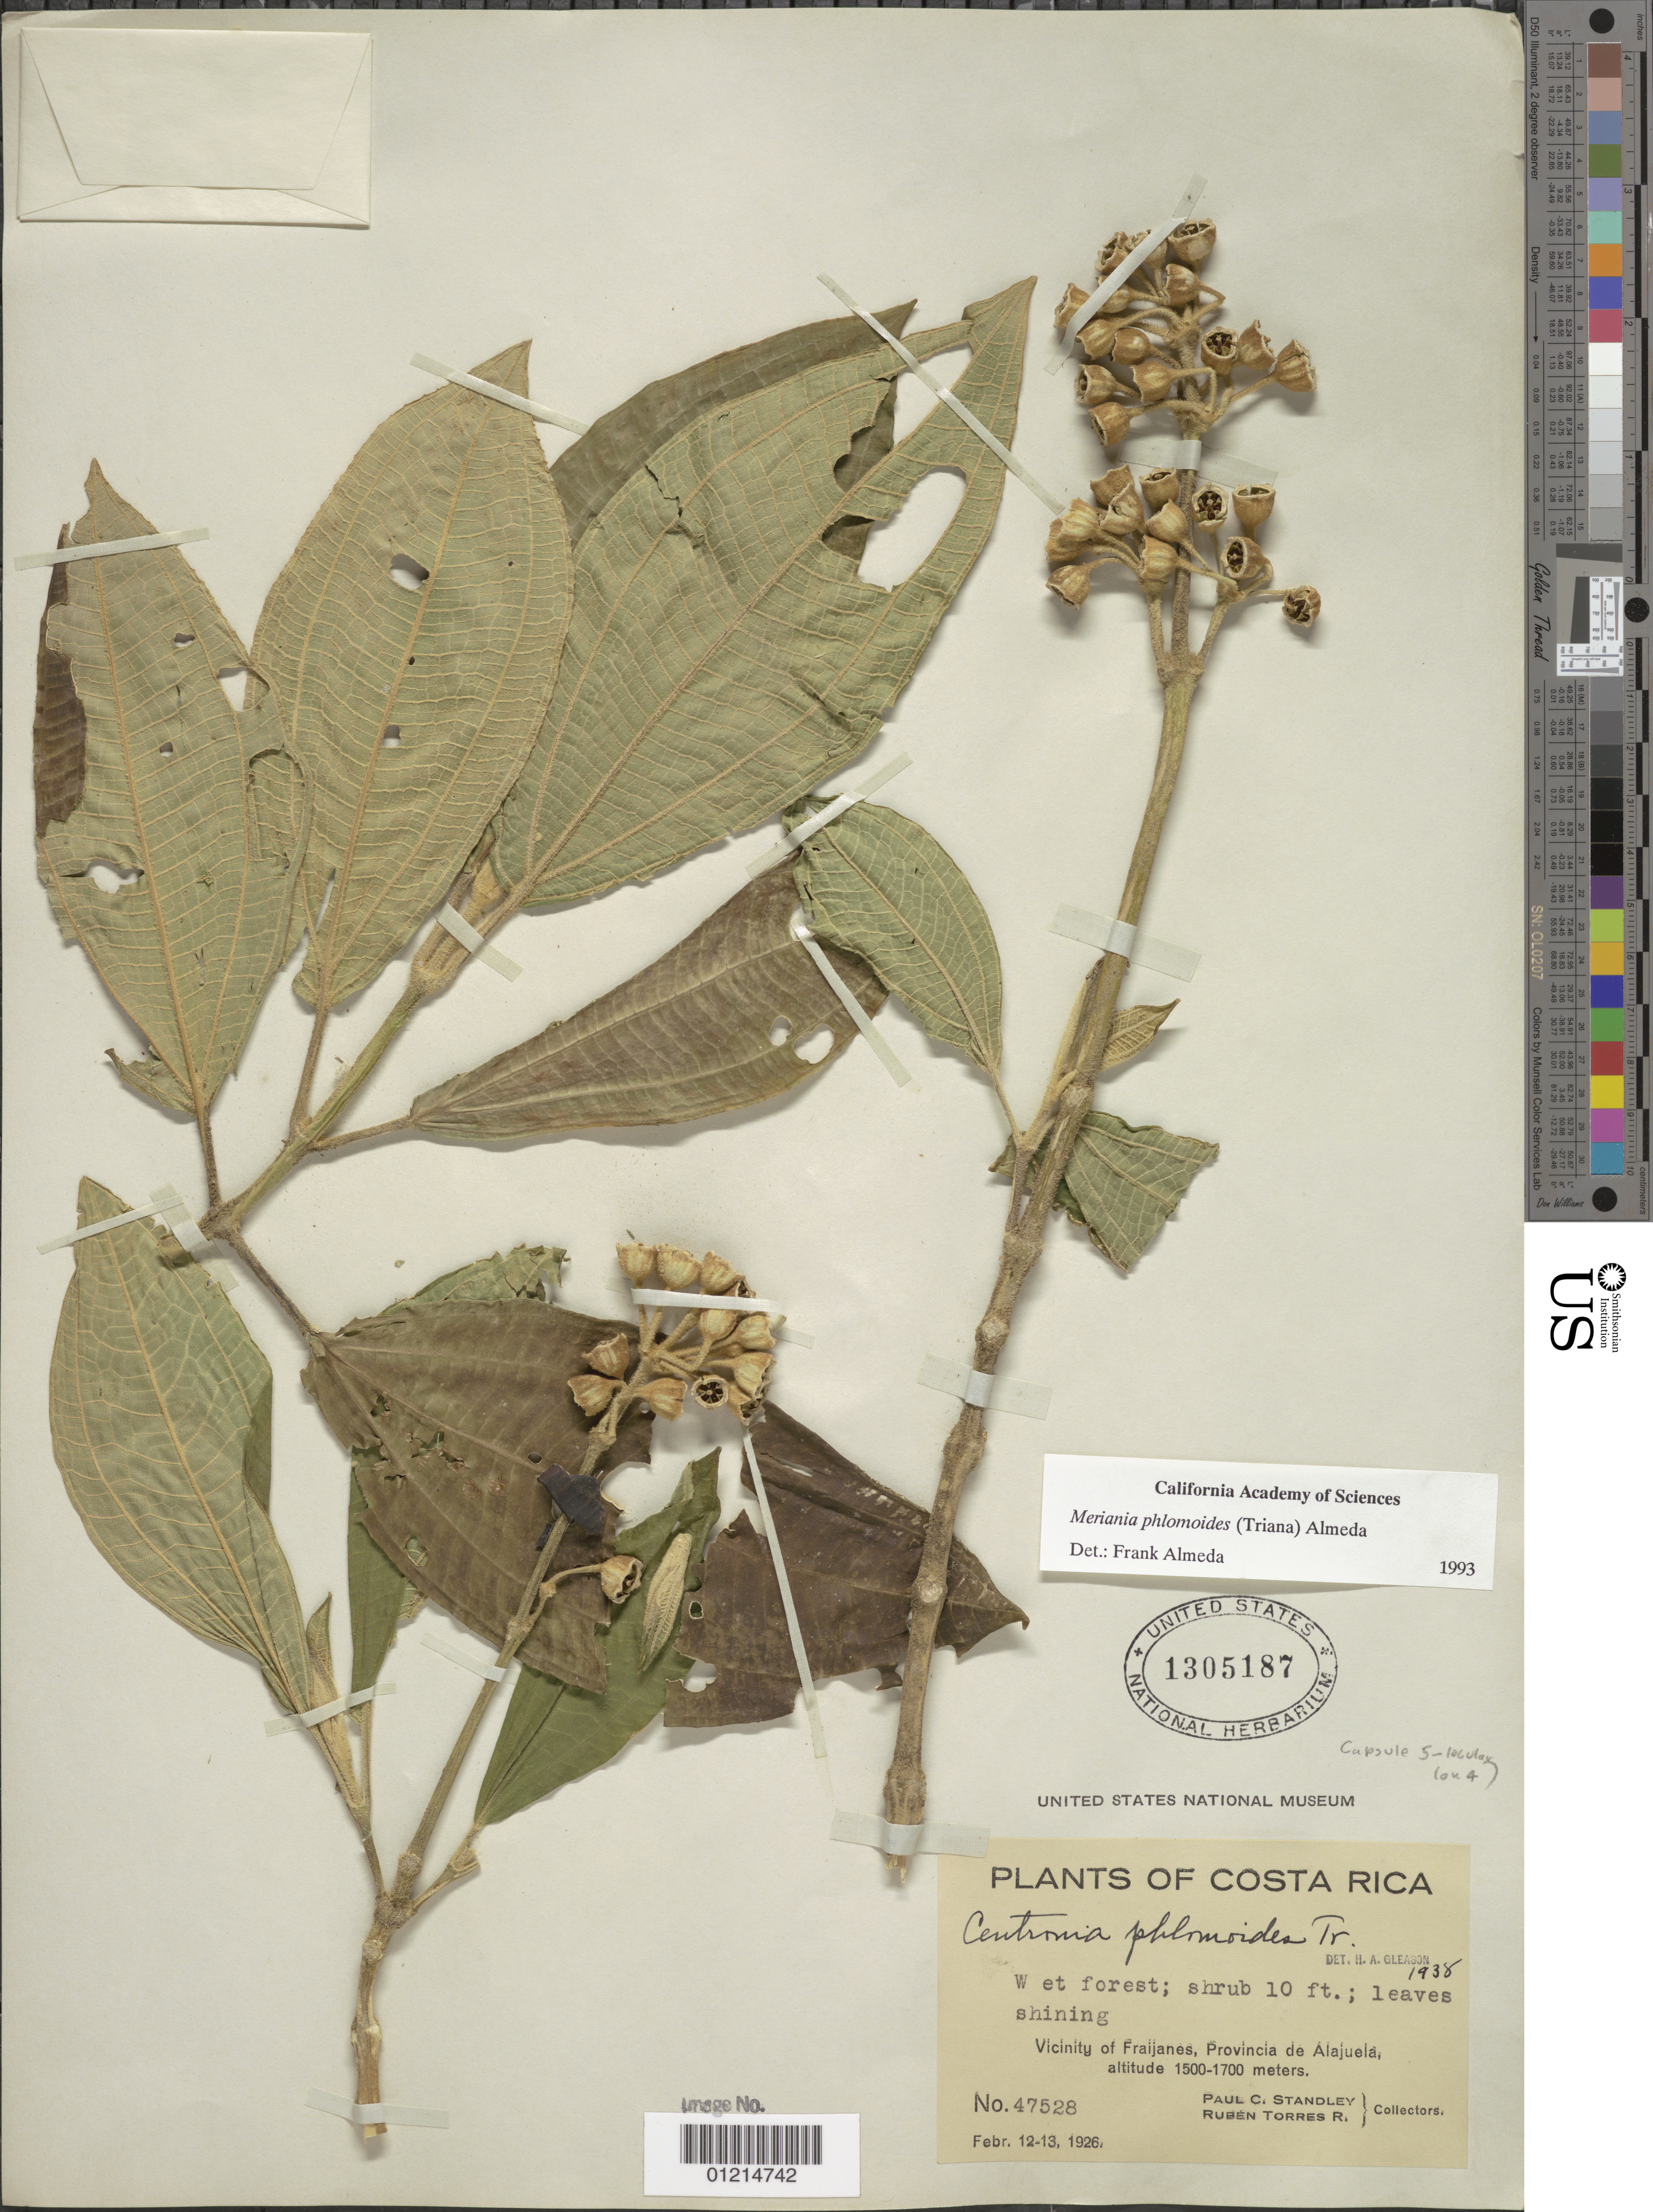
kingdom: Plantae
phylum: Tracheophyta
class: Magnoliopsida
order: Myrtales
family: Melastomataceae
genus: Meriania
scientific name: Meriania phlomoides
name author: (Triana) Almeda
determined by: Almeda, F.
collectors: P. C. Standley & R. Torres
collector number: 47528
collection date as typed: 12 Feb 1926 to 13 Feb 1926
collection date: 1926-02-12/1926-02-13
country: Costa Rica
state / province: Alajuela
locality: Vicinity of Fraijanes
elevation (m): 1500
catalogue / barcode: US 1305187